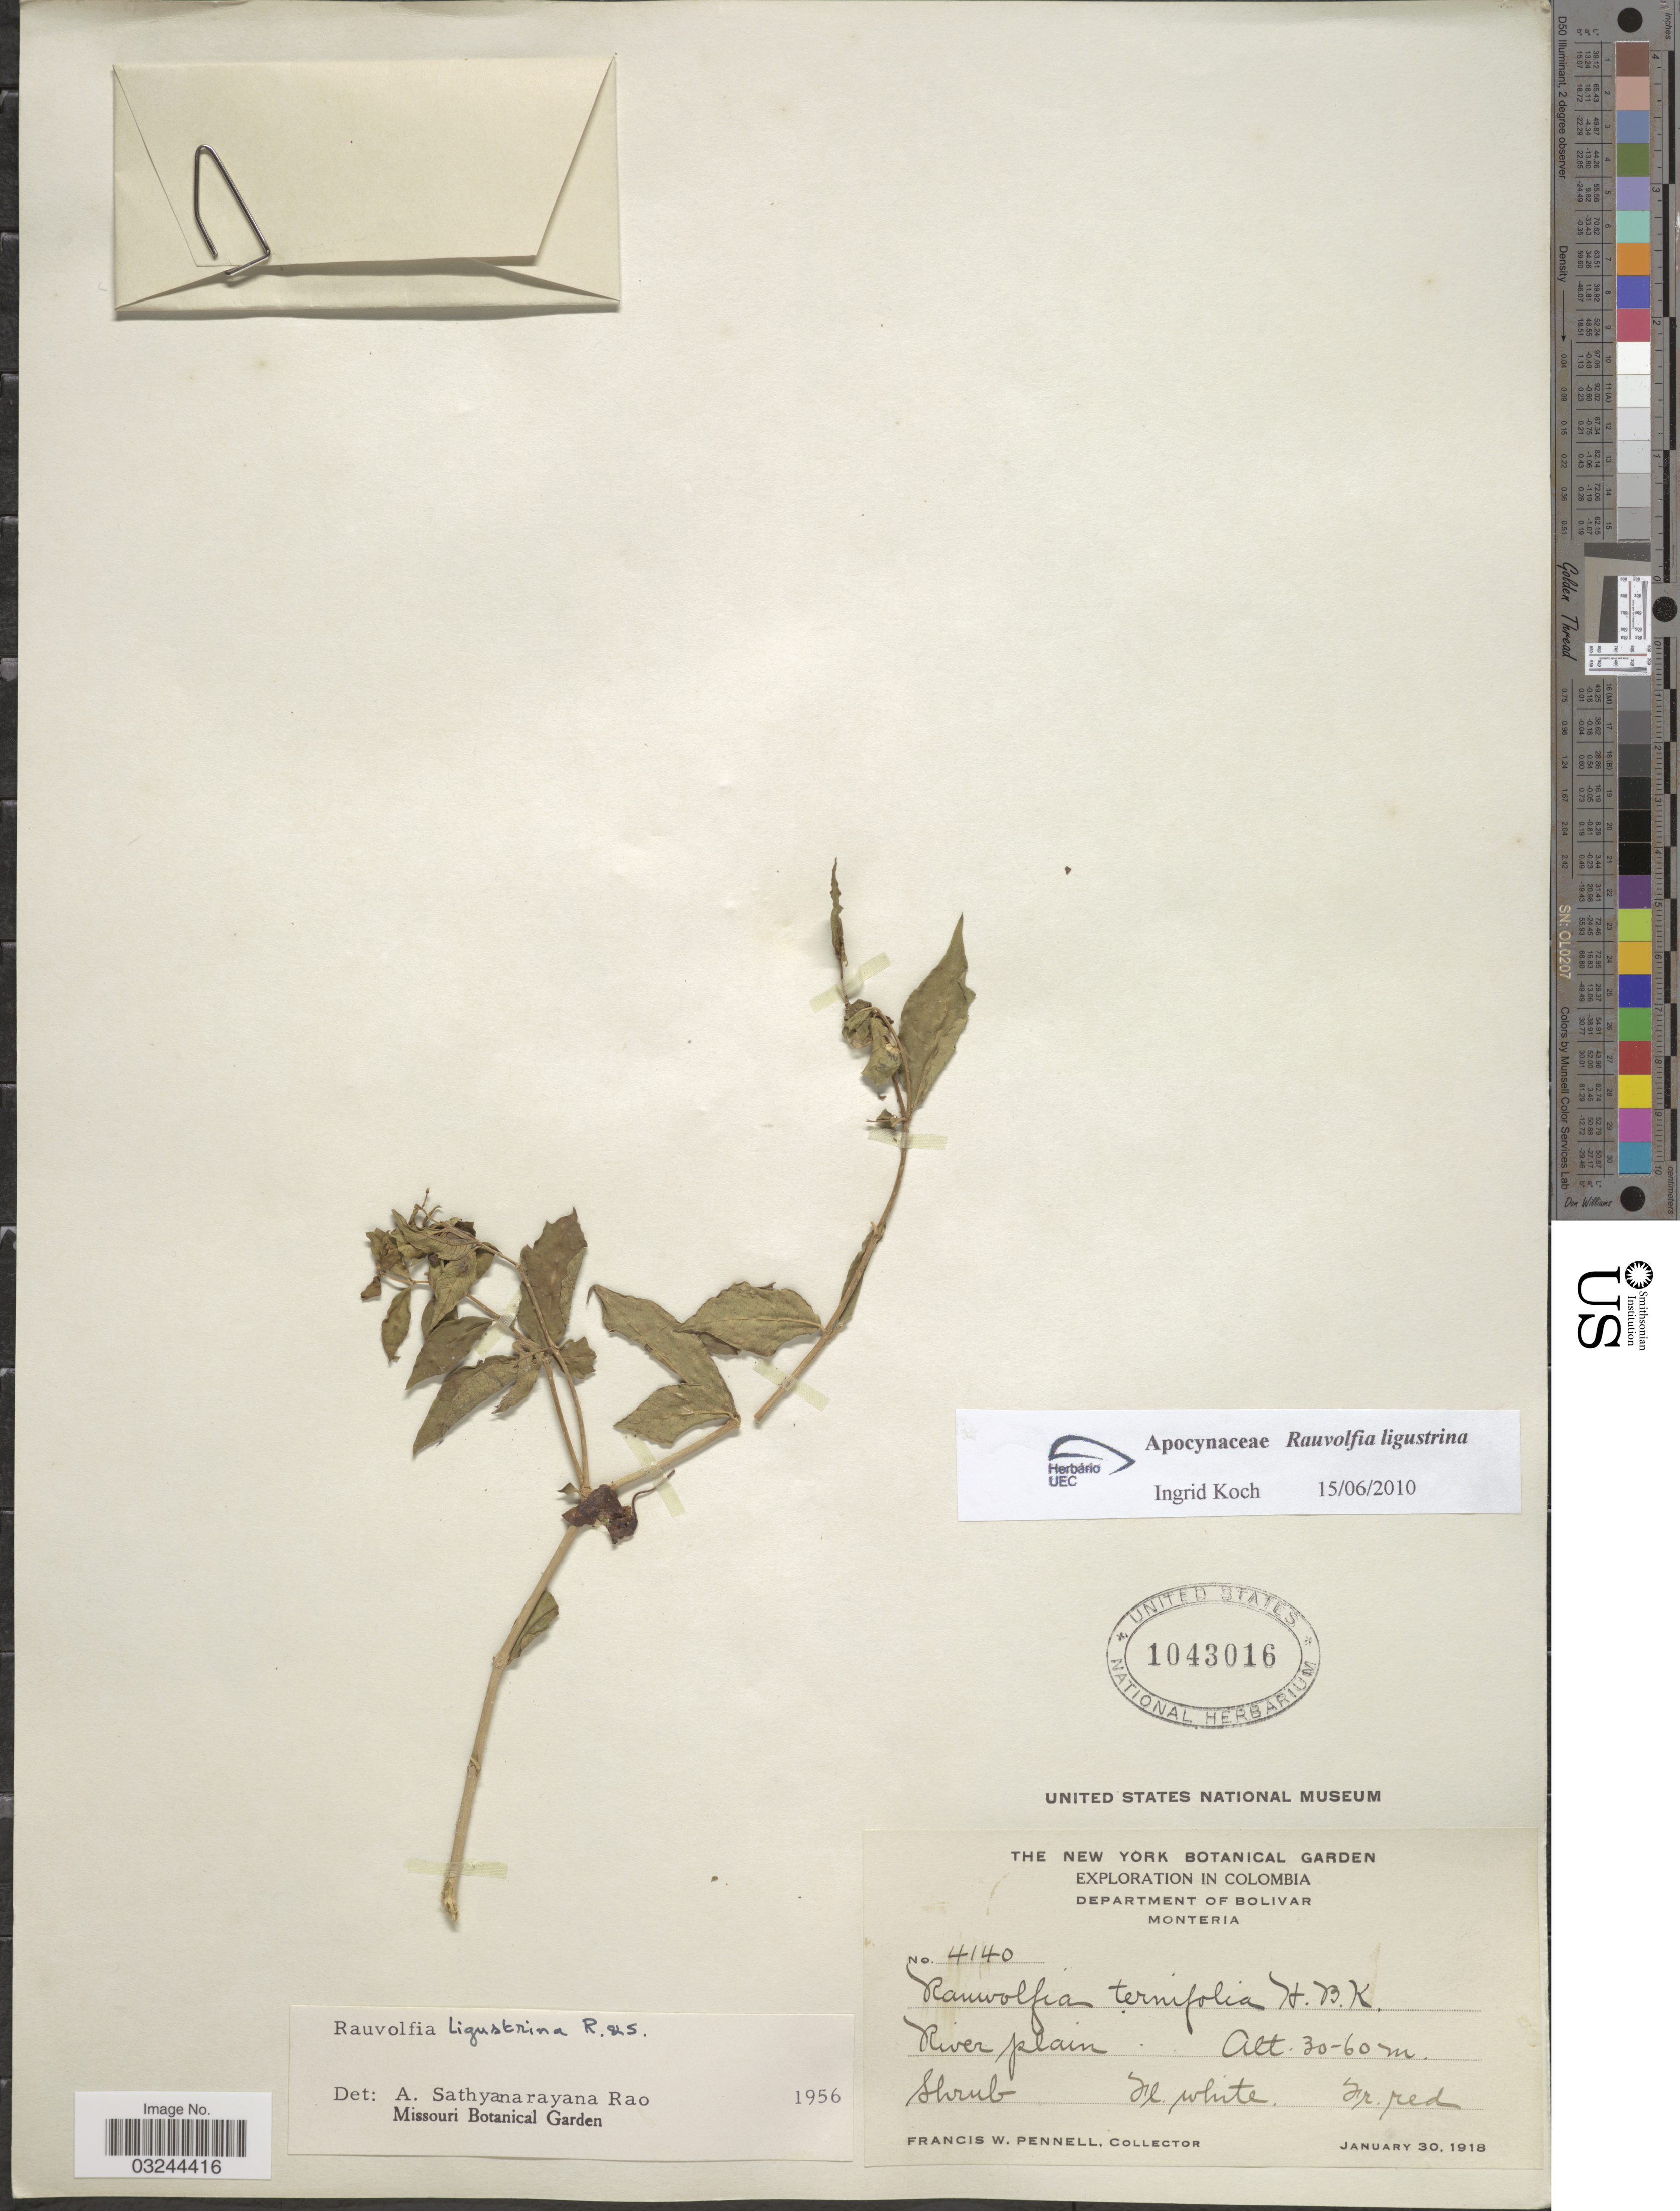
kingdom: Plantae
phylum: Tracheophyta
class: Magnoliopsida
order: Gentianales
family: Apocynaceae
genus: Rauvolfia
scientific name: Rauvolfia ligustrina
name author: Willd. ex Roem. & Schult.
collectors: F. W. Pennell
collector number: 4140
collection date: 1918-01-30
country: Colombia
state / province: Bolívar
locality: Department of Bolivar, Monteria, River plain.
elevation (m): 30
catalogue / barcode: US 1043016